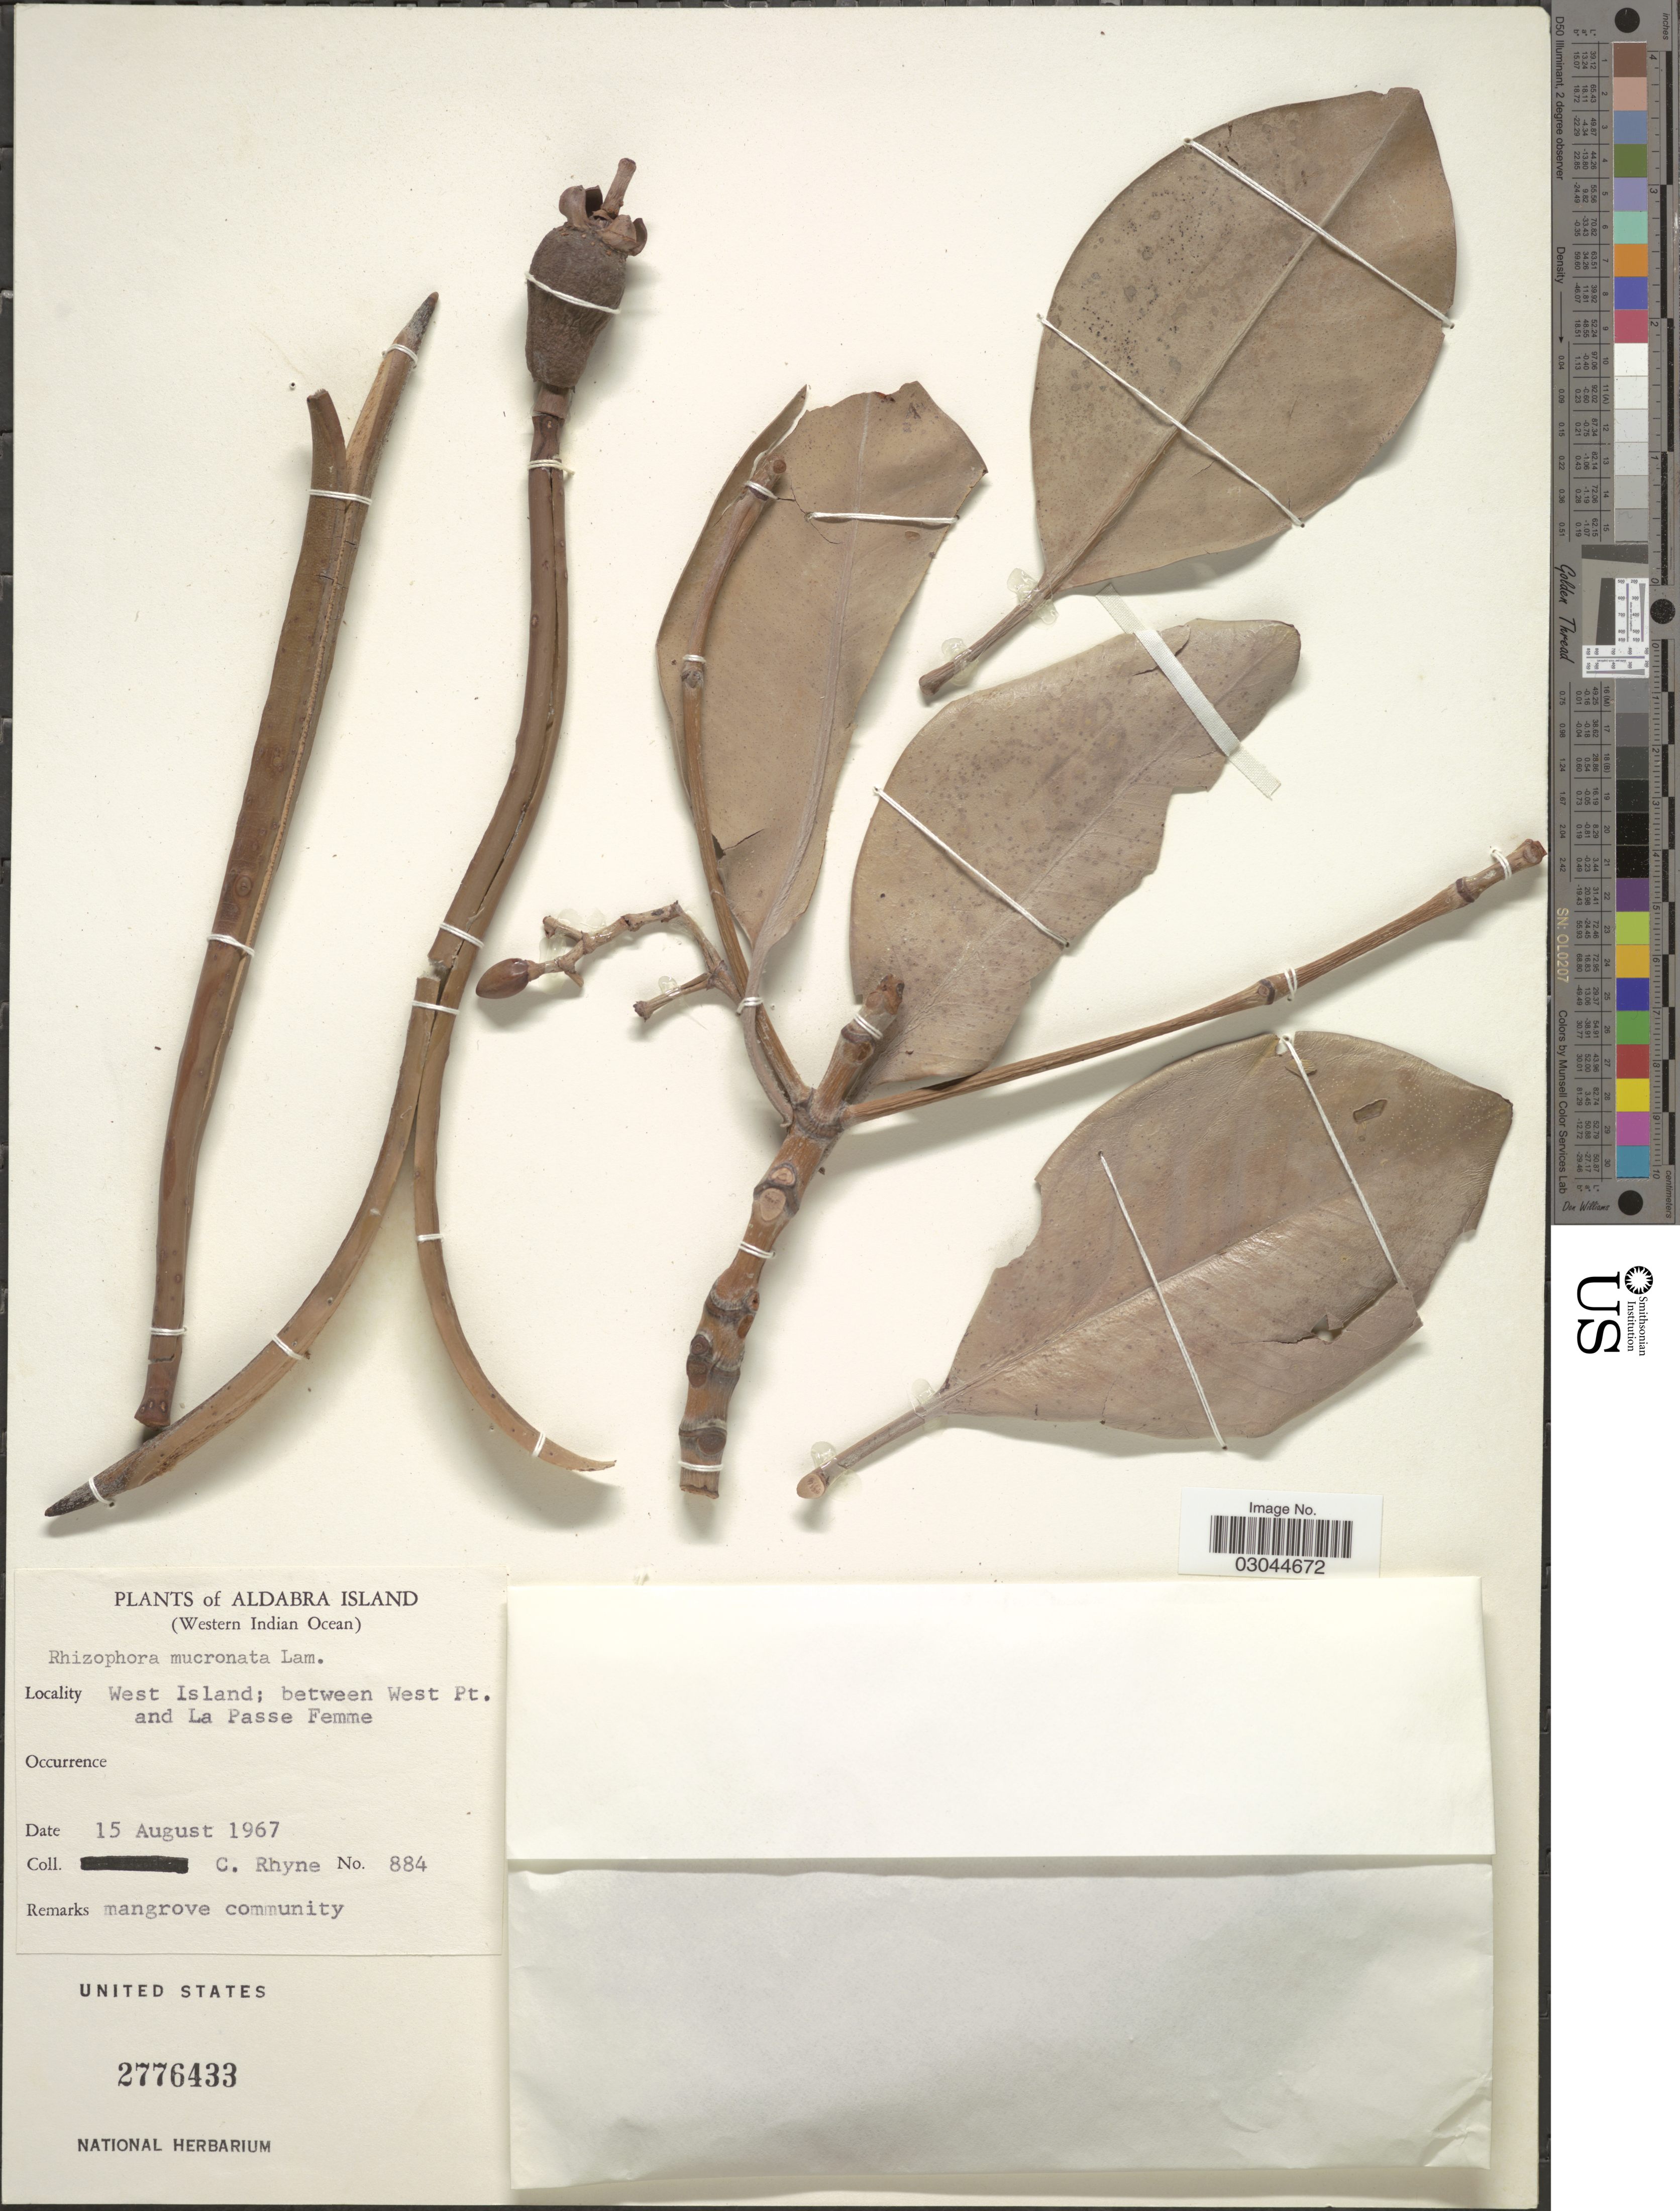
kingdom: Plantae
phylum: Tracheophyta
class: Magnoliopsida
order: Malpighiales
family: Rhizophoraceae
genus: Rhizophora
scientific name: Rhizophora mucronata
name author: Lam.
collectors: C. Rhyne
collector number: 884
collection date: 1967-08-15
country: Seychelles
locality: Aldabra Island (Western Indian Ocean). West Island; between West Pt. and La Passe Femme, mangrove community.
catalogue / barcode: US 2776433